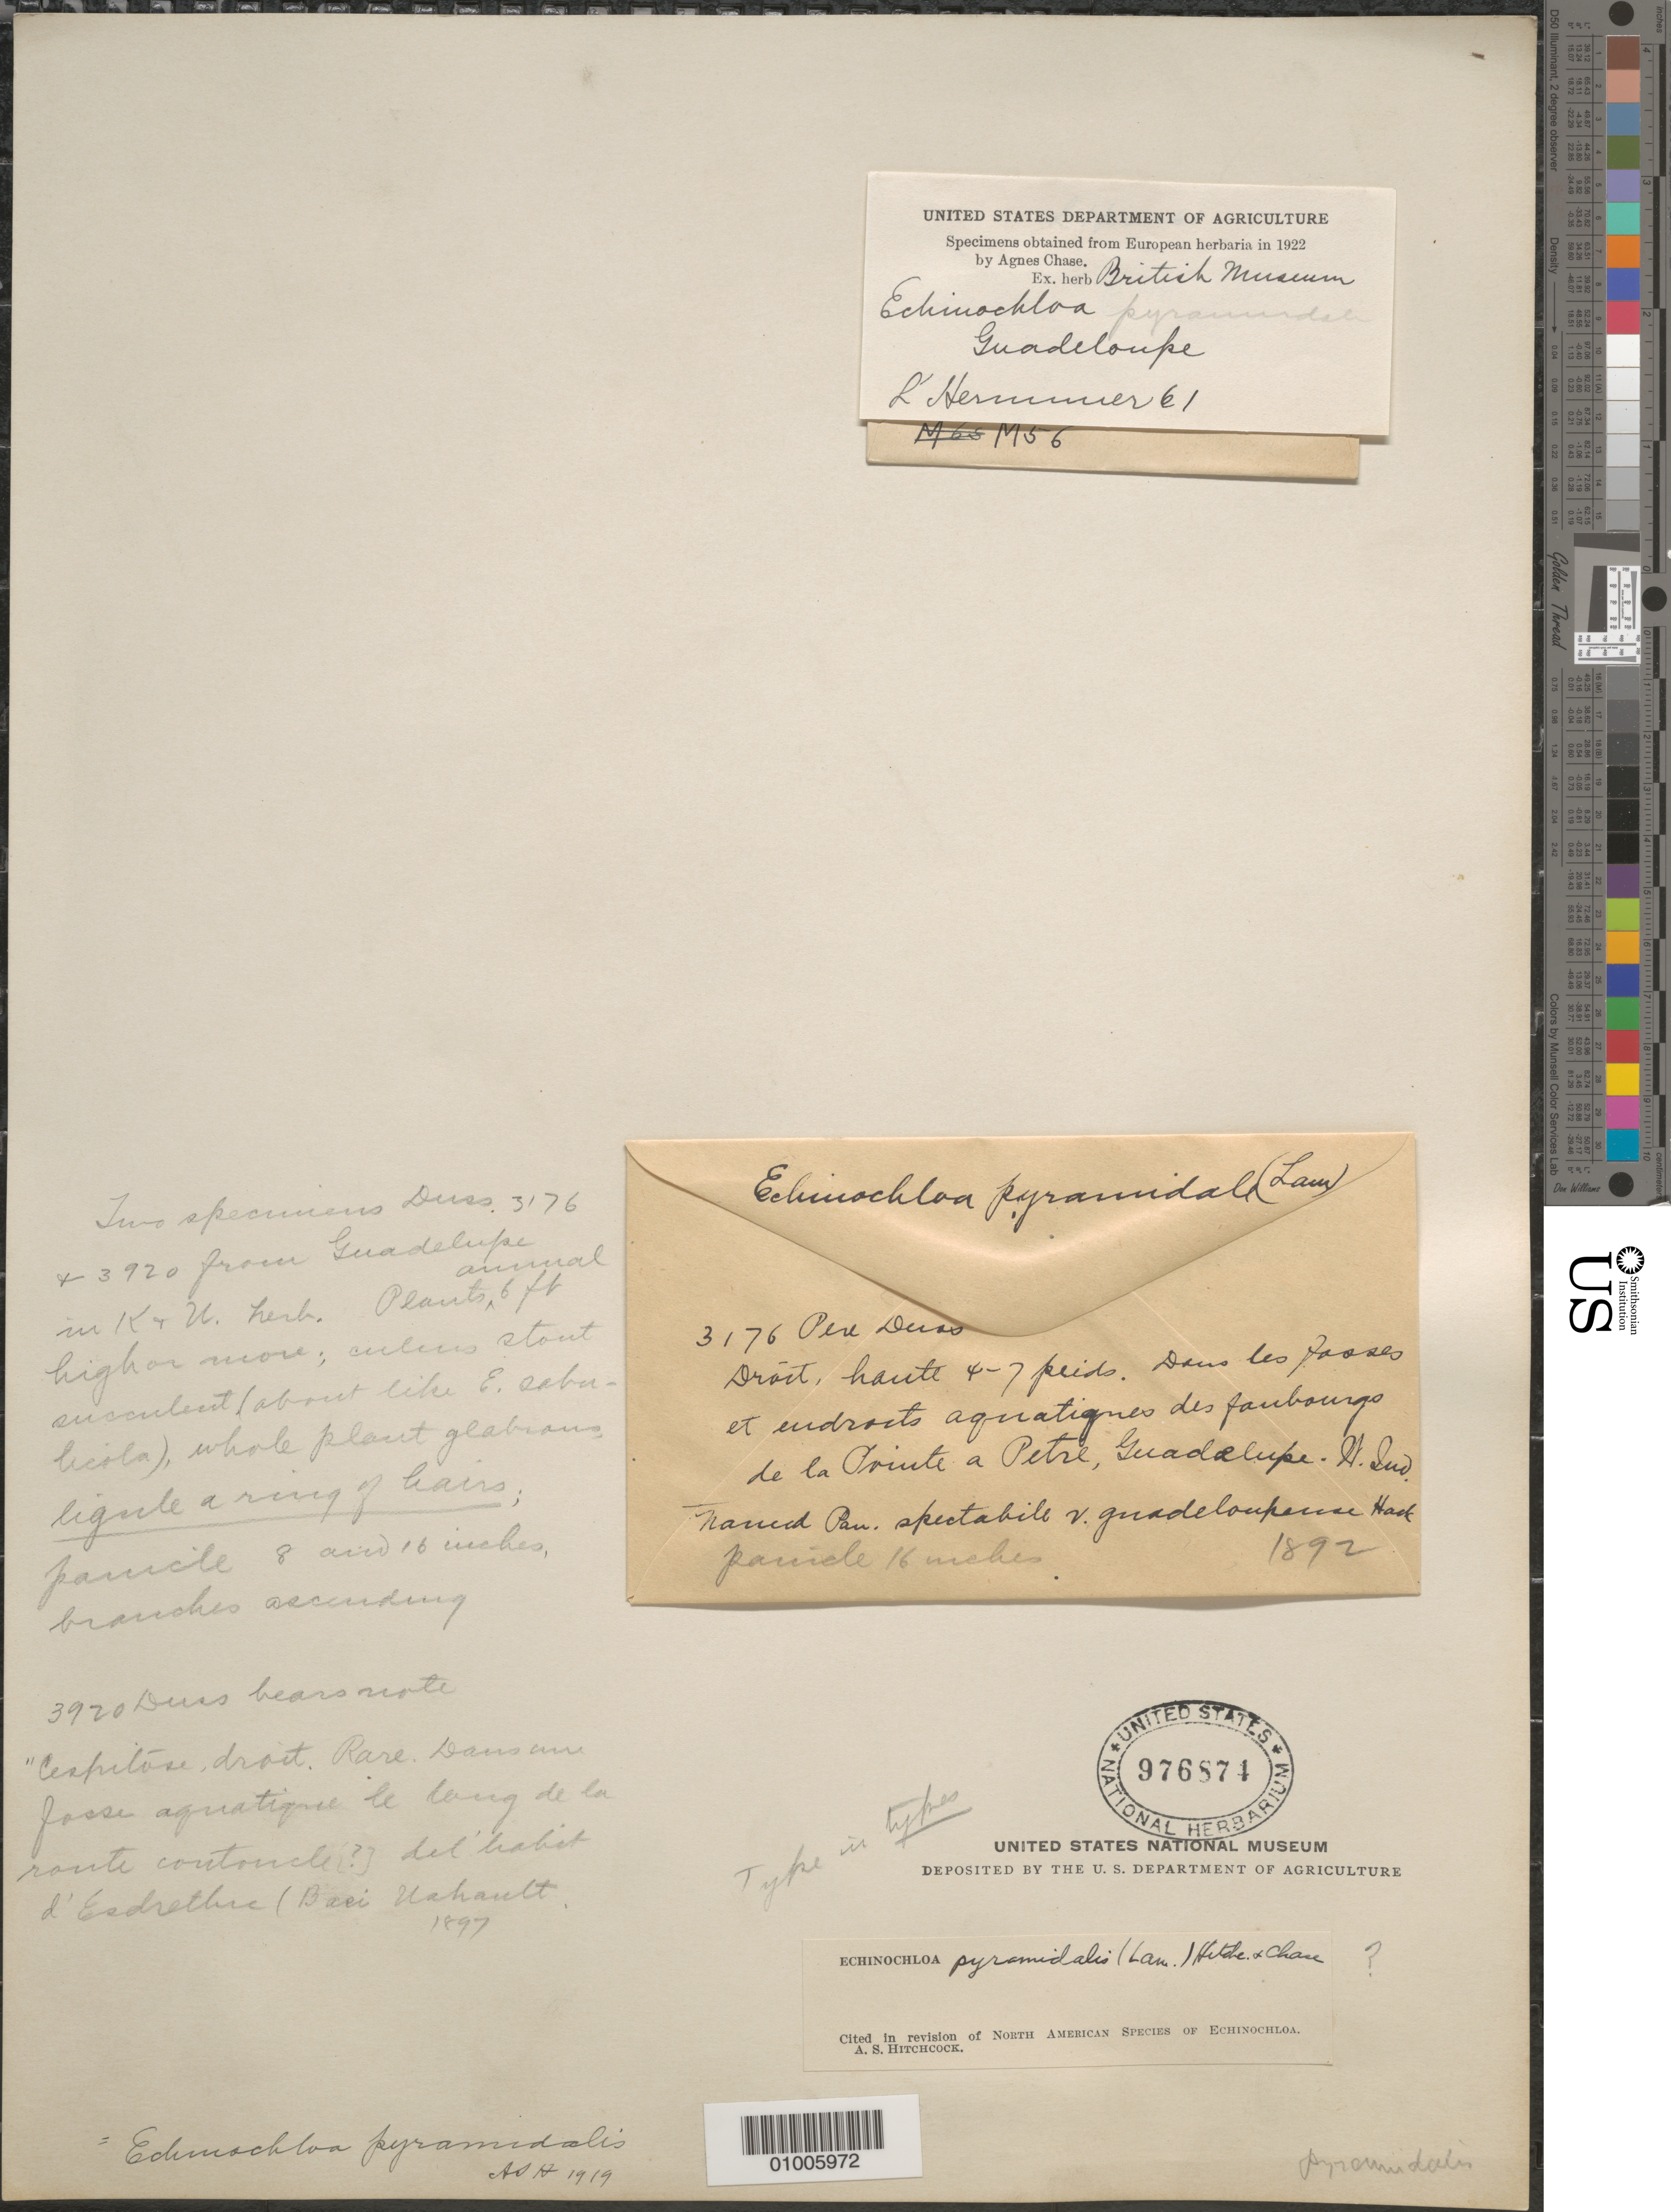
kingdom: Plantae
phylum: Tracheophyta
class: Liliopsida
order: Poales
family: Poaceae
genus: Echinochloa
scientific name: Echinochloa pyramidalis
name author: (Lam.) Hitchc. & Chase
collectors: A. S. Hitchcock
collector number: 3176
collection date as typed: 1892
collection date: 1892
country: Guadeloupe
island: Basse Terre [Guadeloupe]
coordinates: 0 N, 0 E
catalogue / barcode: US 976874